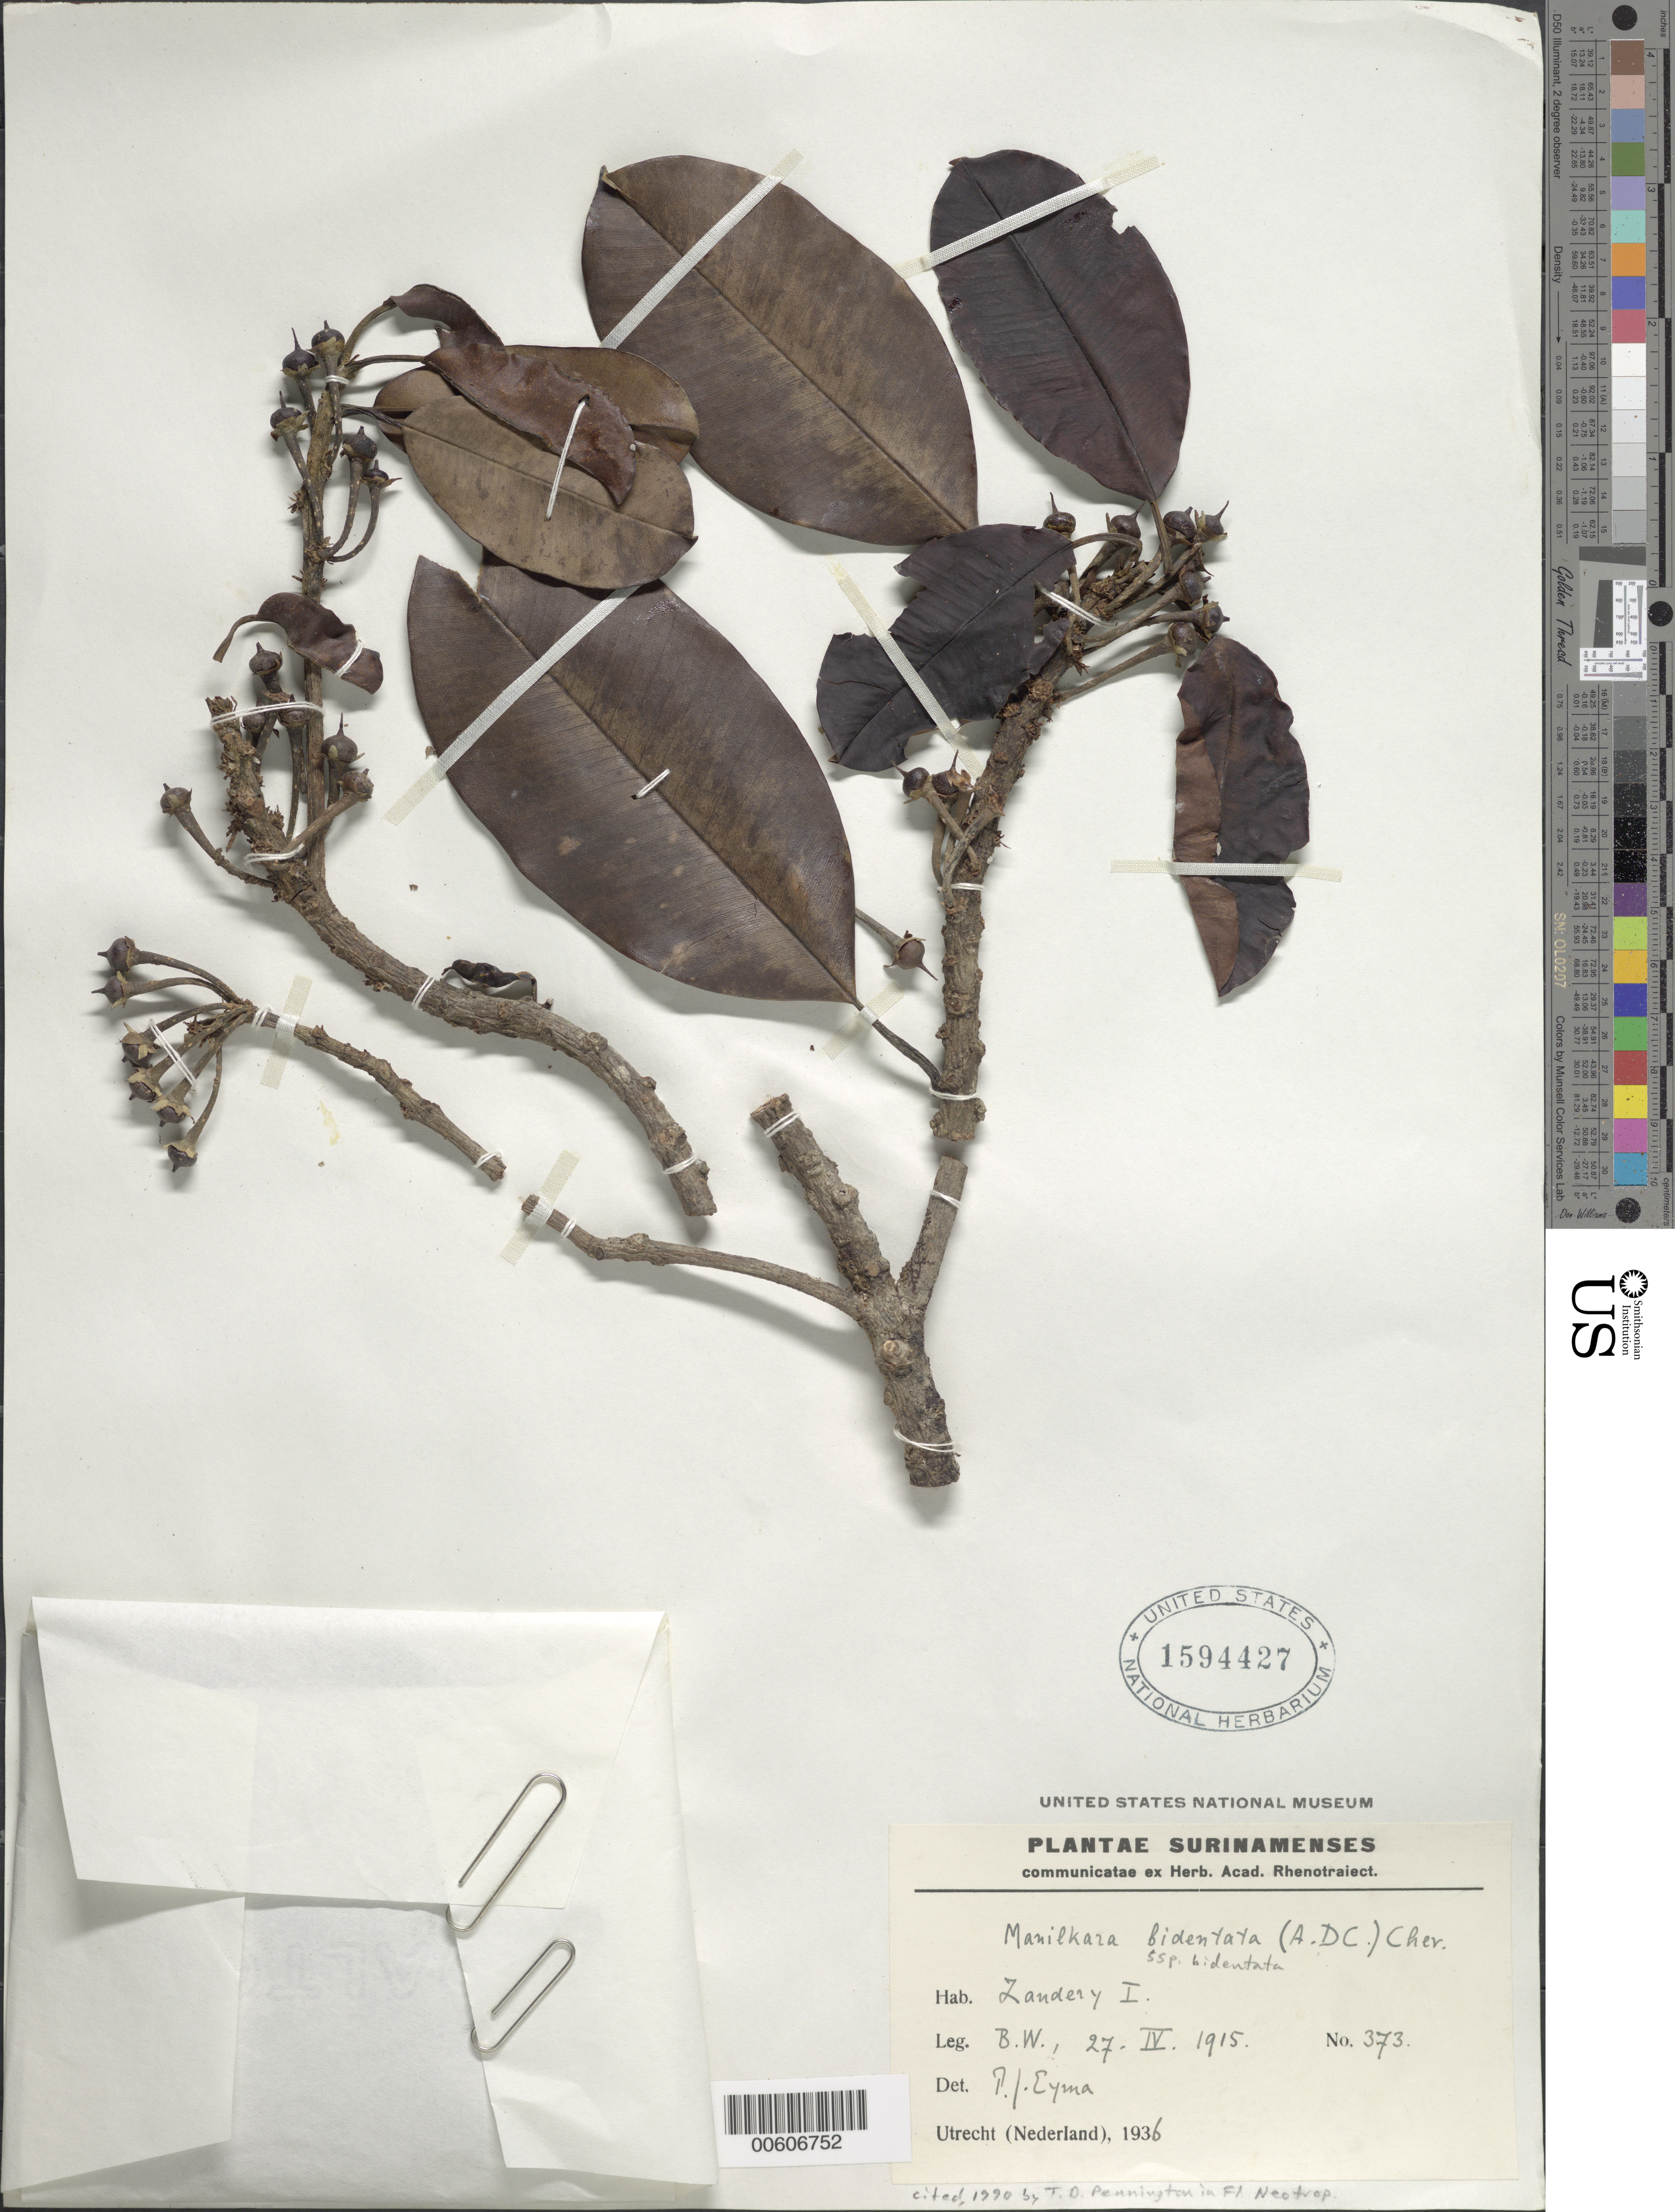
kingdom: Plantae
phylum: Tracheophyta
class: Magnoliopsida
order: Ericales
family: Sapotaceae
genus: Manilkara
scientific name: Manilkara bidentata subsp. bidentata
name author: (A. DC.) A. Chev.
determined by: Pennington, T. D., (K)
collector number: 373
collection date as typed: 27-Sep-15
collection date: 1915-09-27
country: Suriname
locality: Zanderij I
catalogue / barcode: US 1594427